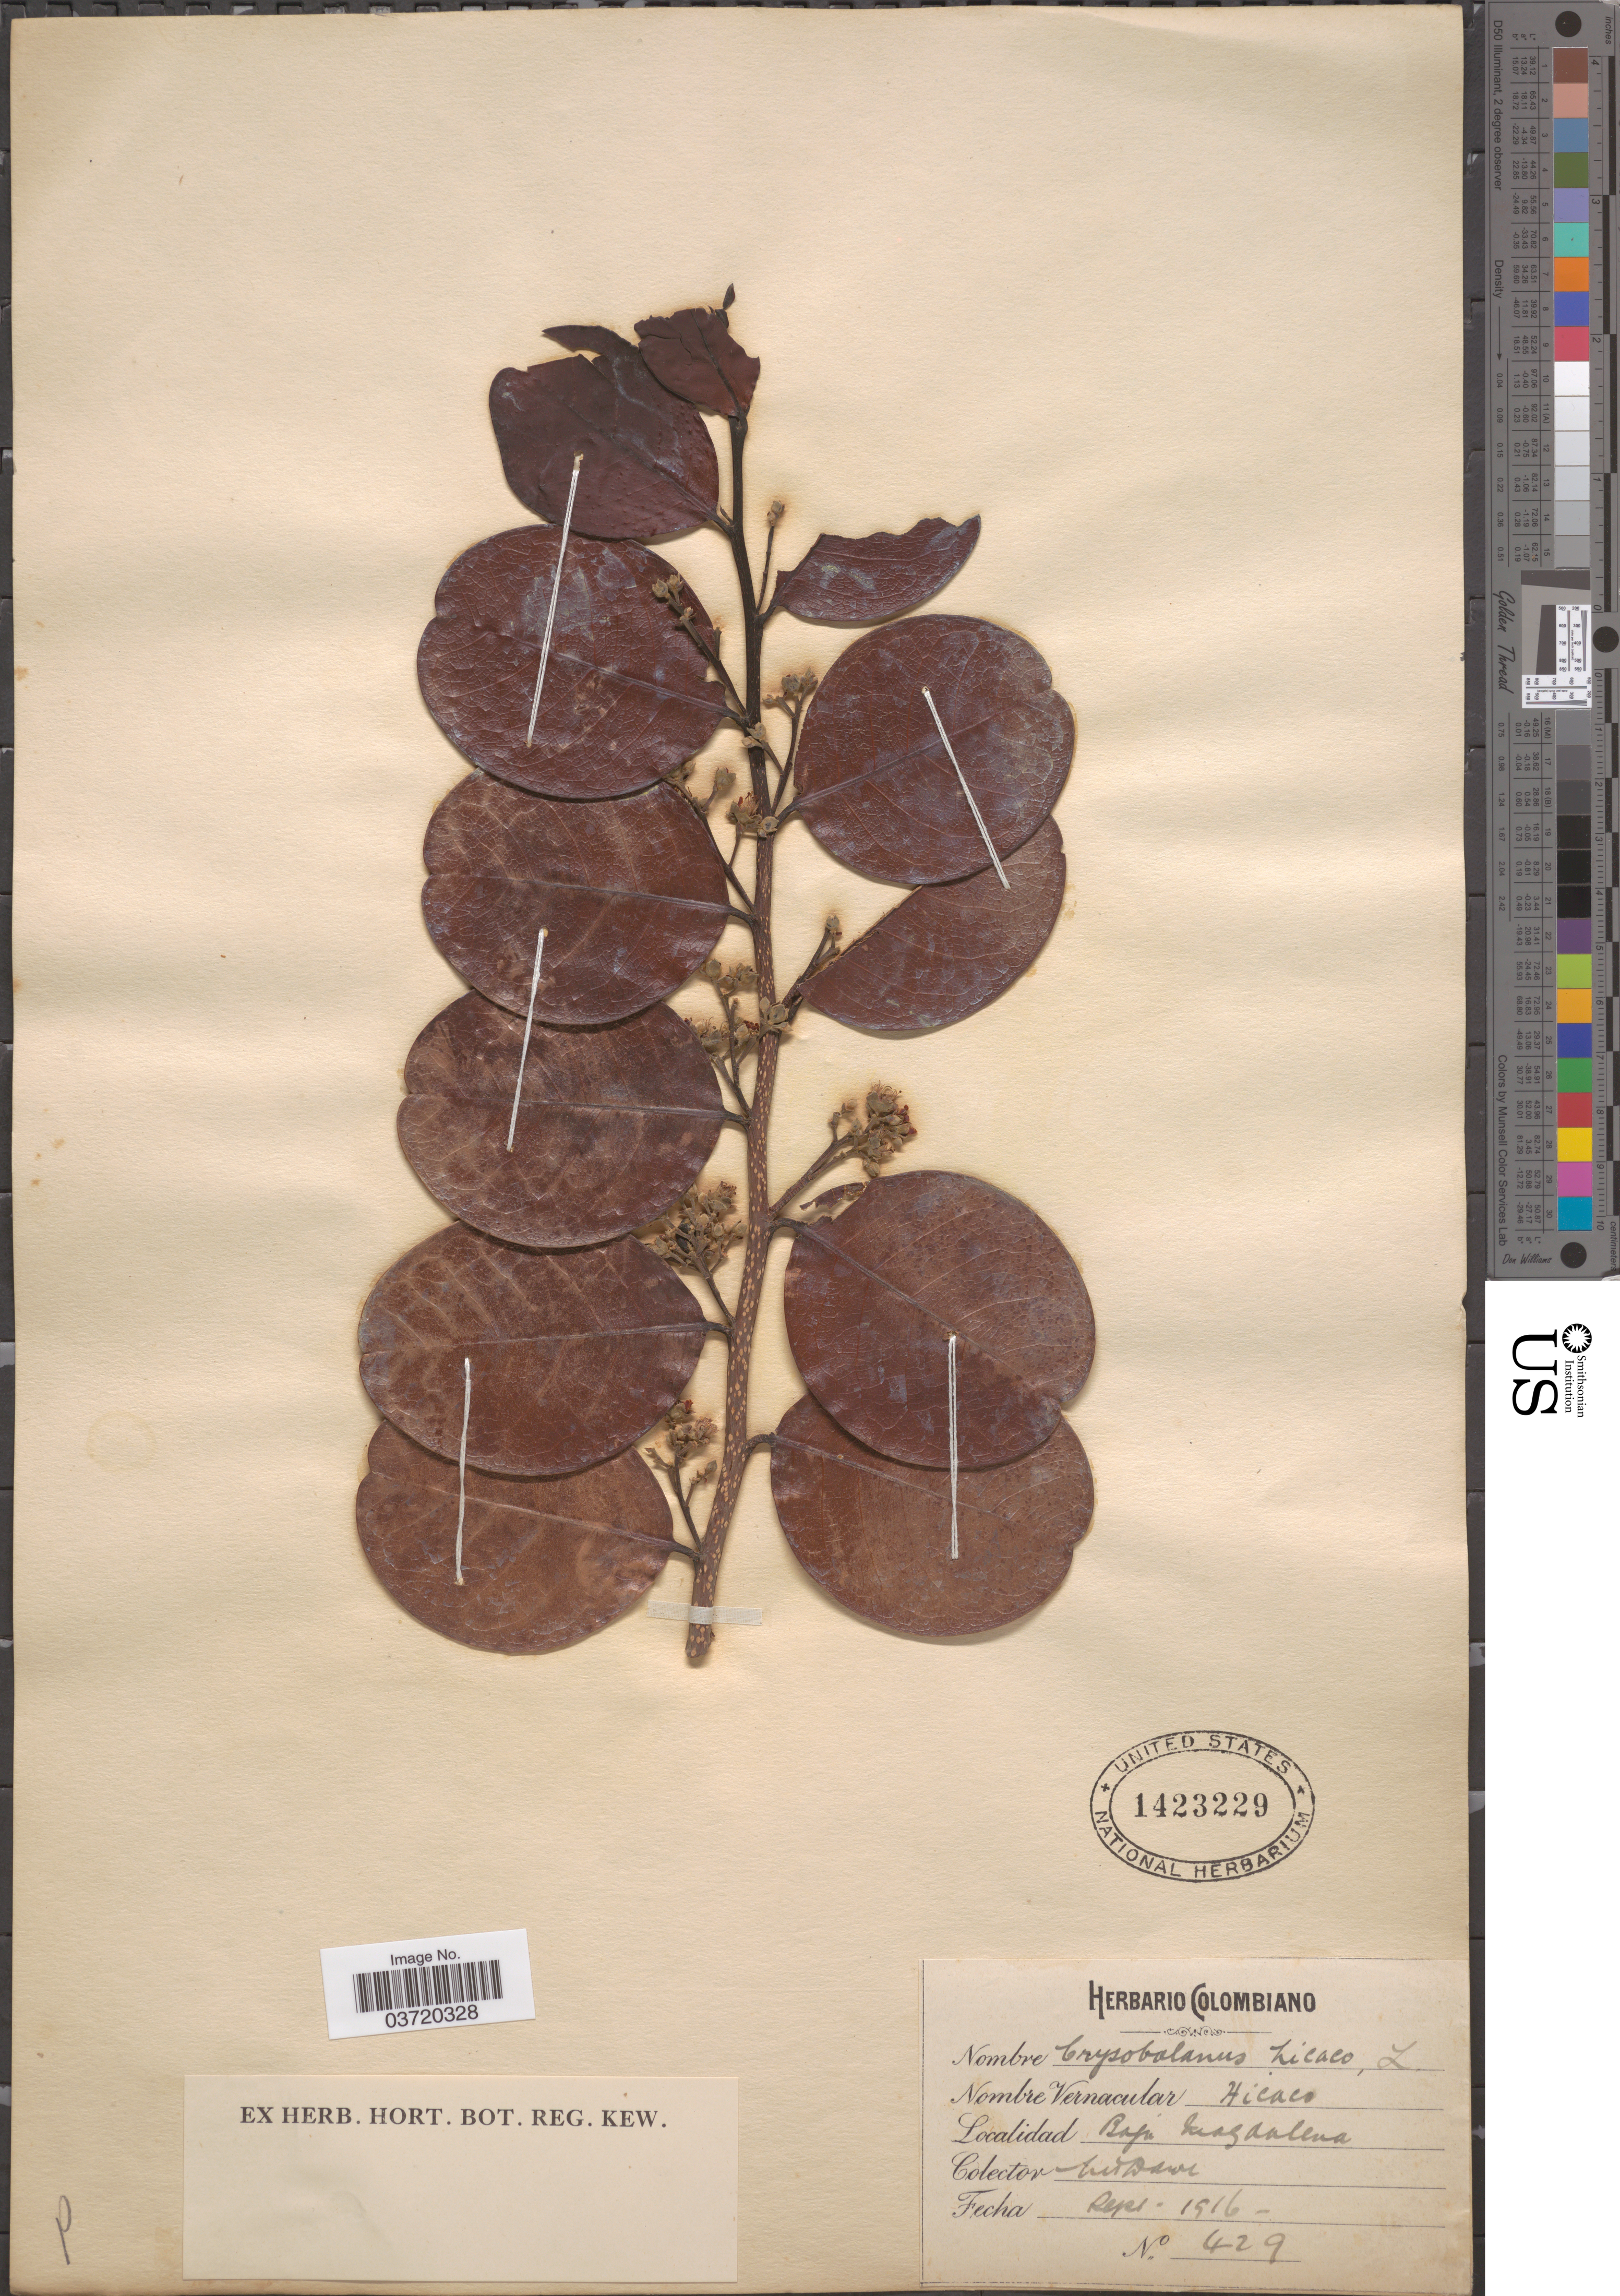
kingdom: Plantae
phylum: Tracheophyta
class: Magnoliopsida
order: Malpighiales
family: Chrysobalanaceae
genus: Chrysobalanus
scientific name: Chrysobalanus icaco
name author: L.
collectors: M. T. Dawe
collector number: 429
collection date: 1916-09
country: Colombia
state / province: Magdalena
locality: Baja Magdalena.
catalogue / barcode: US 1423229